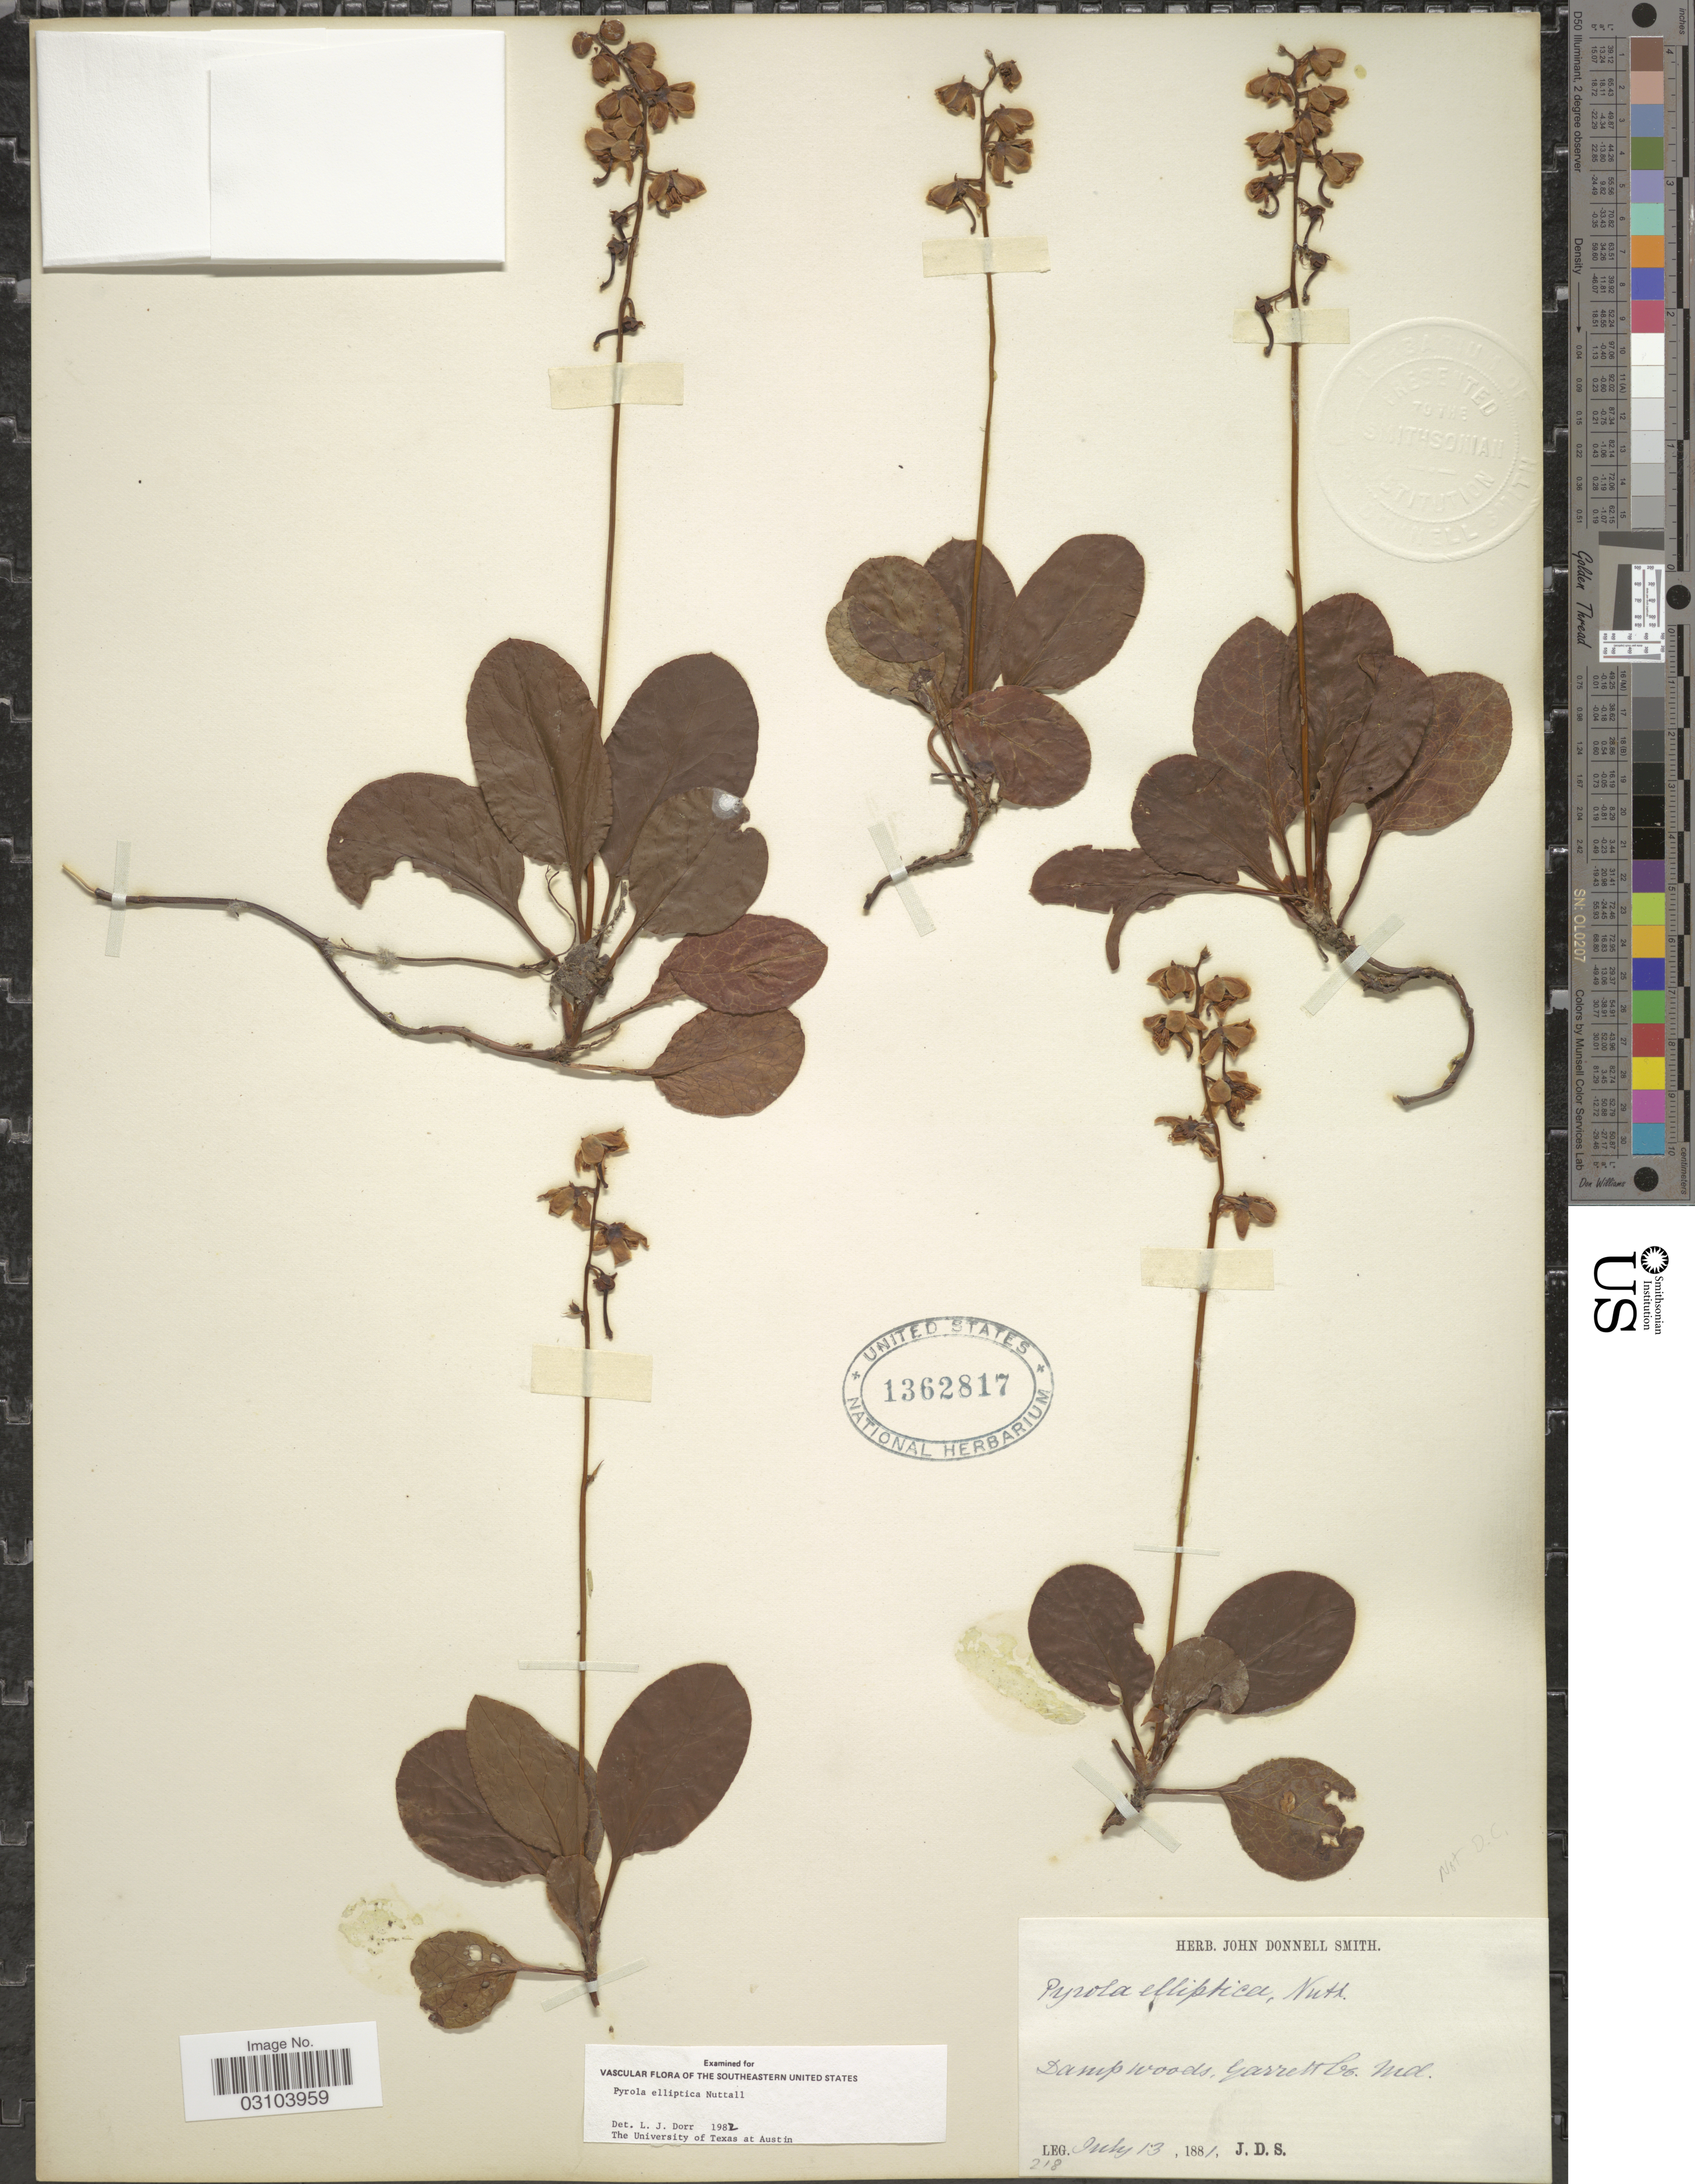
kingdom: Plantae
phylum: Tracheophyta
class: Magnoliopsida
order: Ericales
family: Ericaceae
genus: Pyrola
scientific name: Pyrola elliptica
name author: Nutt.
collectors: J. Donnell Smith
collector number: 218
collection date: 1881-07-13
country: United States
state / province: Maryland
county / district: Garrett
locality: Garrett Co. Md.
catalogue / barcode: US 1362817